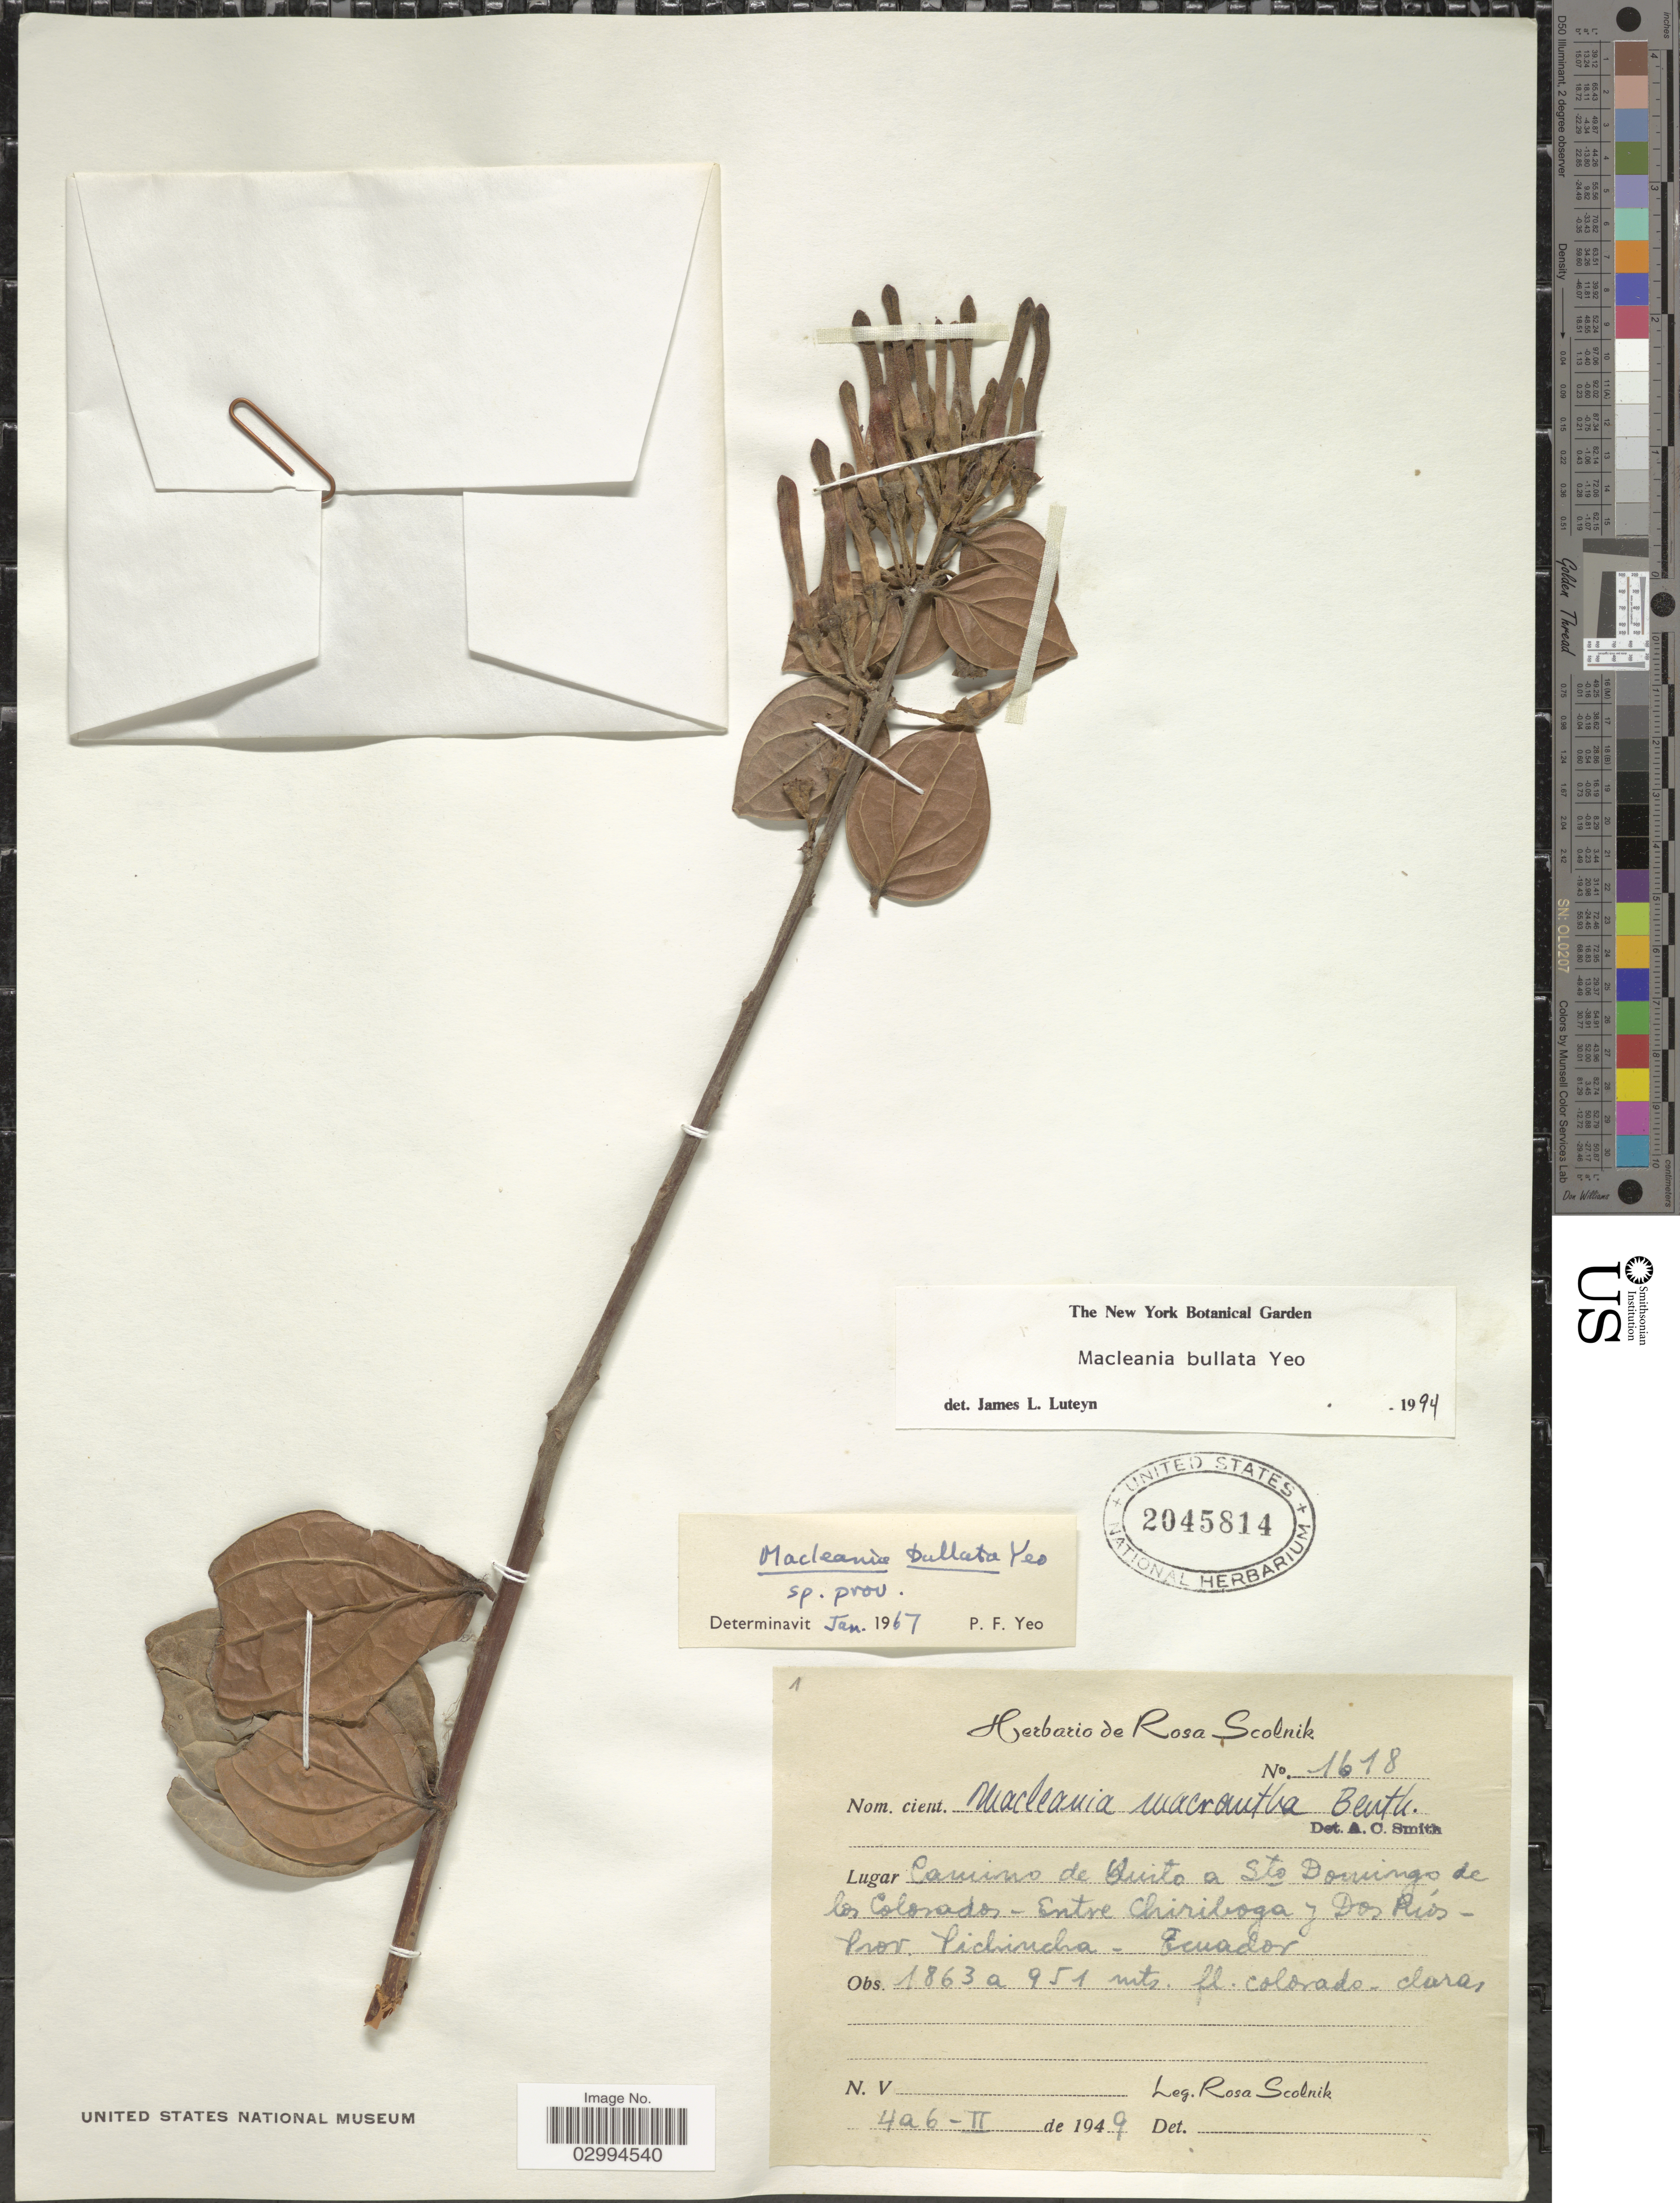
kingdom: Plantae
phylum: Tracheophyta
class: Magnoliopsida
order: Ericales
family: Ericaceae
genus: Macleania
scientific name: Macleania bullata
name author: Yeo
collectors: R. Scolnik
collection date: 1949-02-04/1949-02-06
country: Ecuador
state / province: Pichincha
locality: Camino de Quito a Sto Domingo de los Colorados - Entre Chiriboga y Dos Ríos.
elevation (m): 951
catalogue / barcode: US 2045814